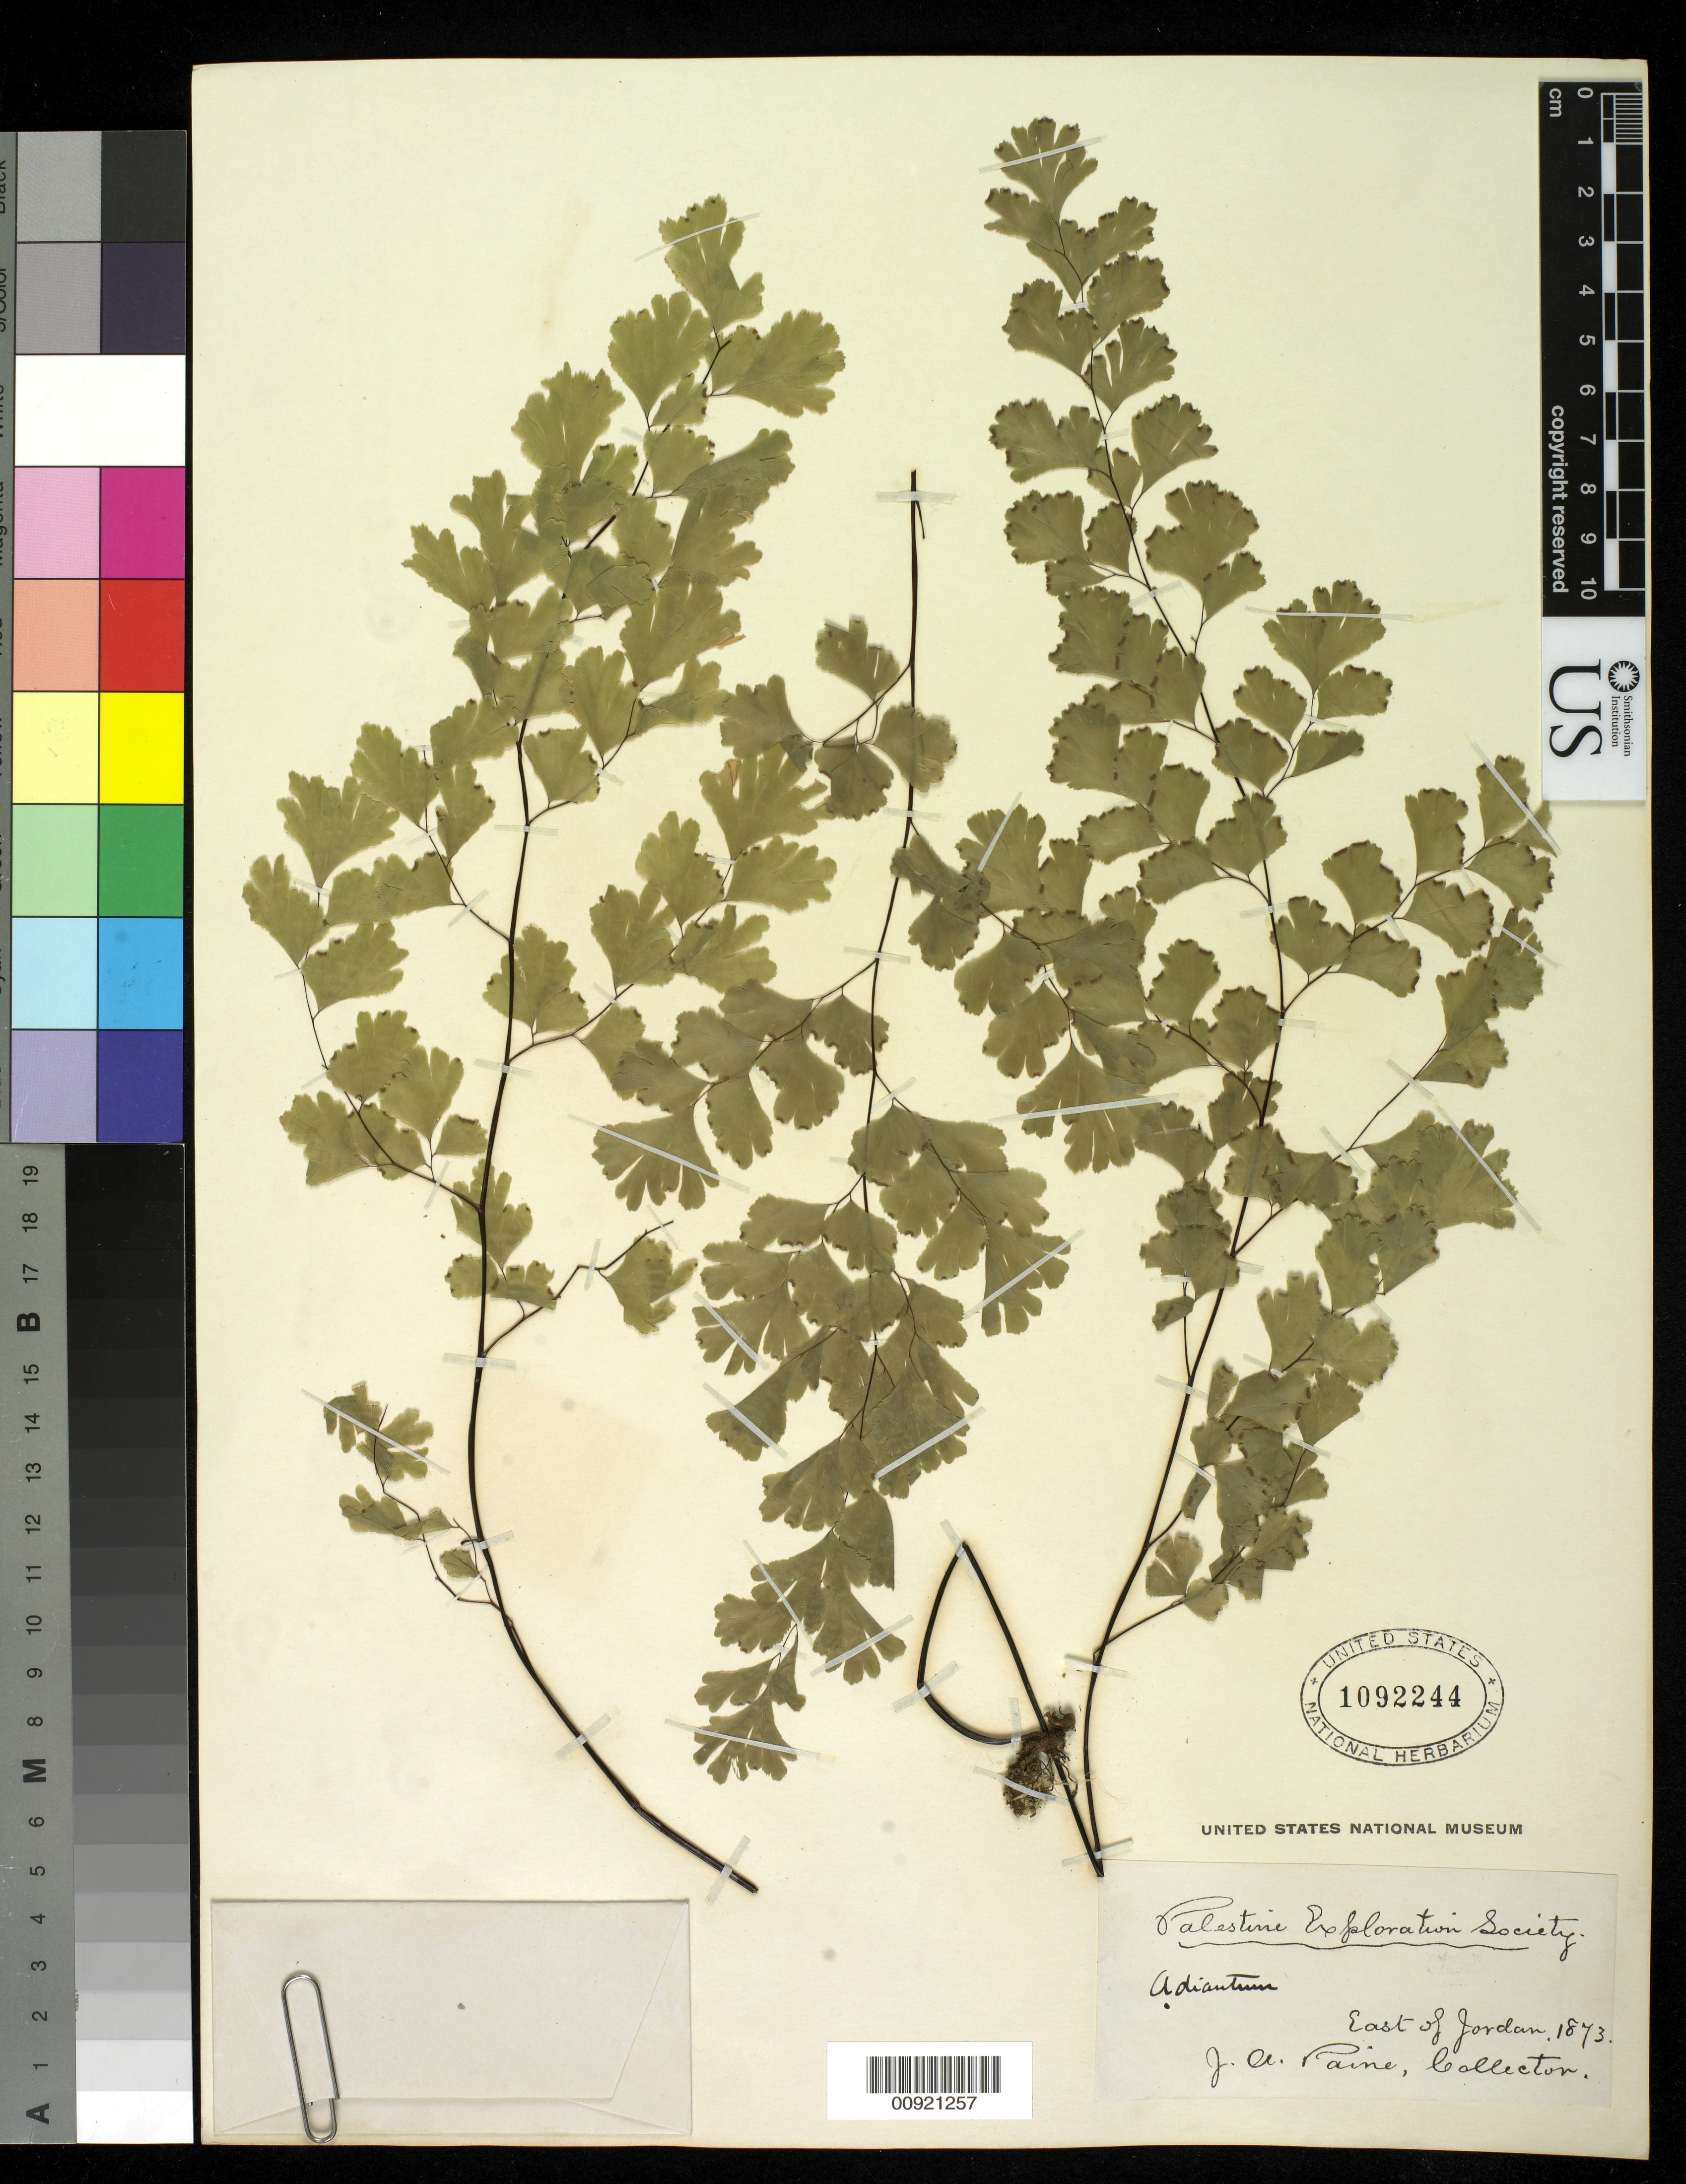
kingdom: Plantae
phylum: Tracheophyta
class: Polypodiopsida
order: Polypodiales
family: Pteridaceae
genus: Adiantum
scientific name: Adiantum capillus-veneris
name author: L.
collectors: J. A. Paine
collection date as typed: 1873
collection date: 1873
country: Lebanon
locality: east of Jordan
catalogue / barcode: US 1092244